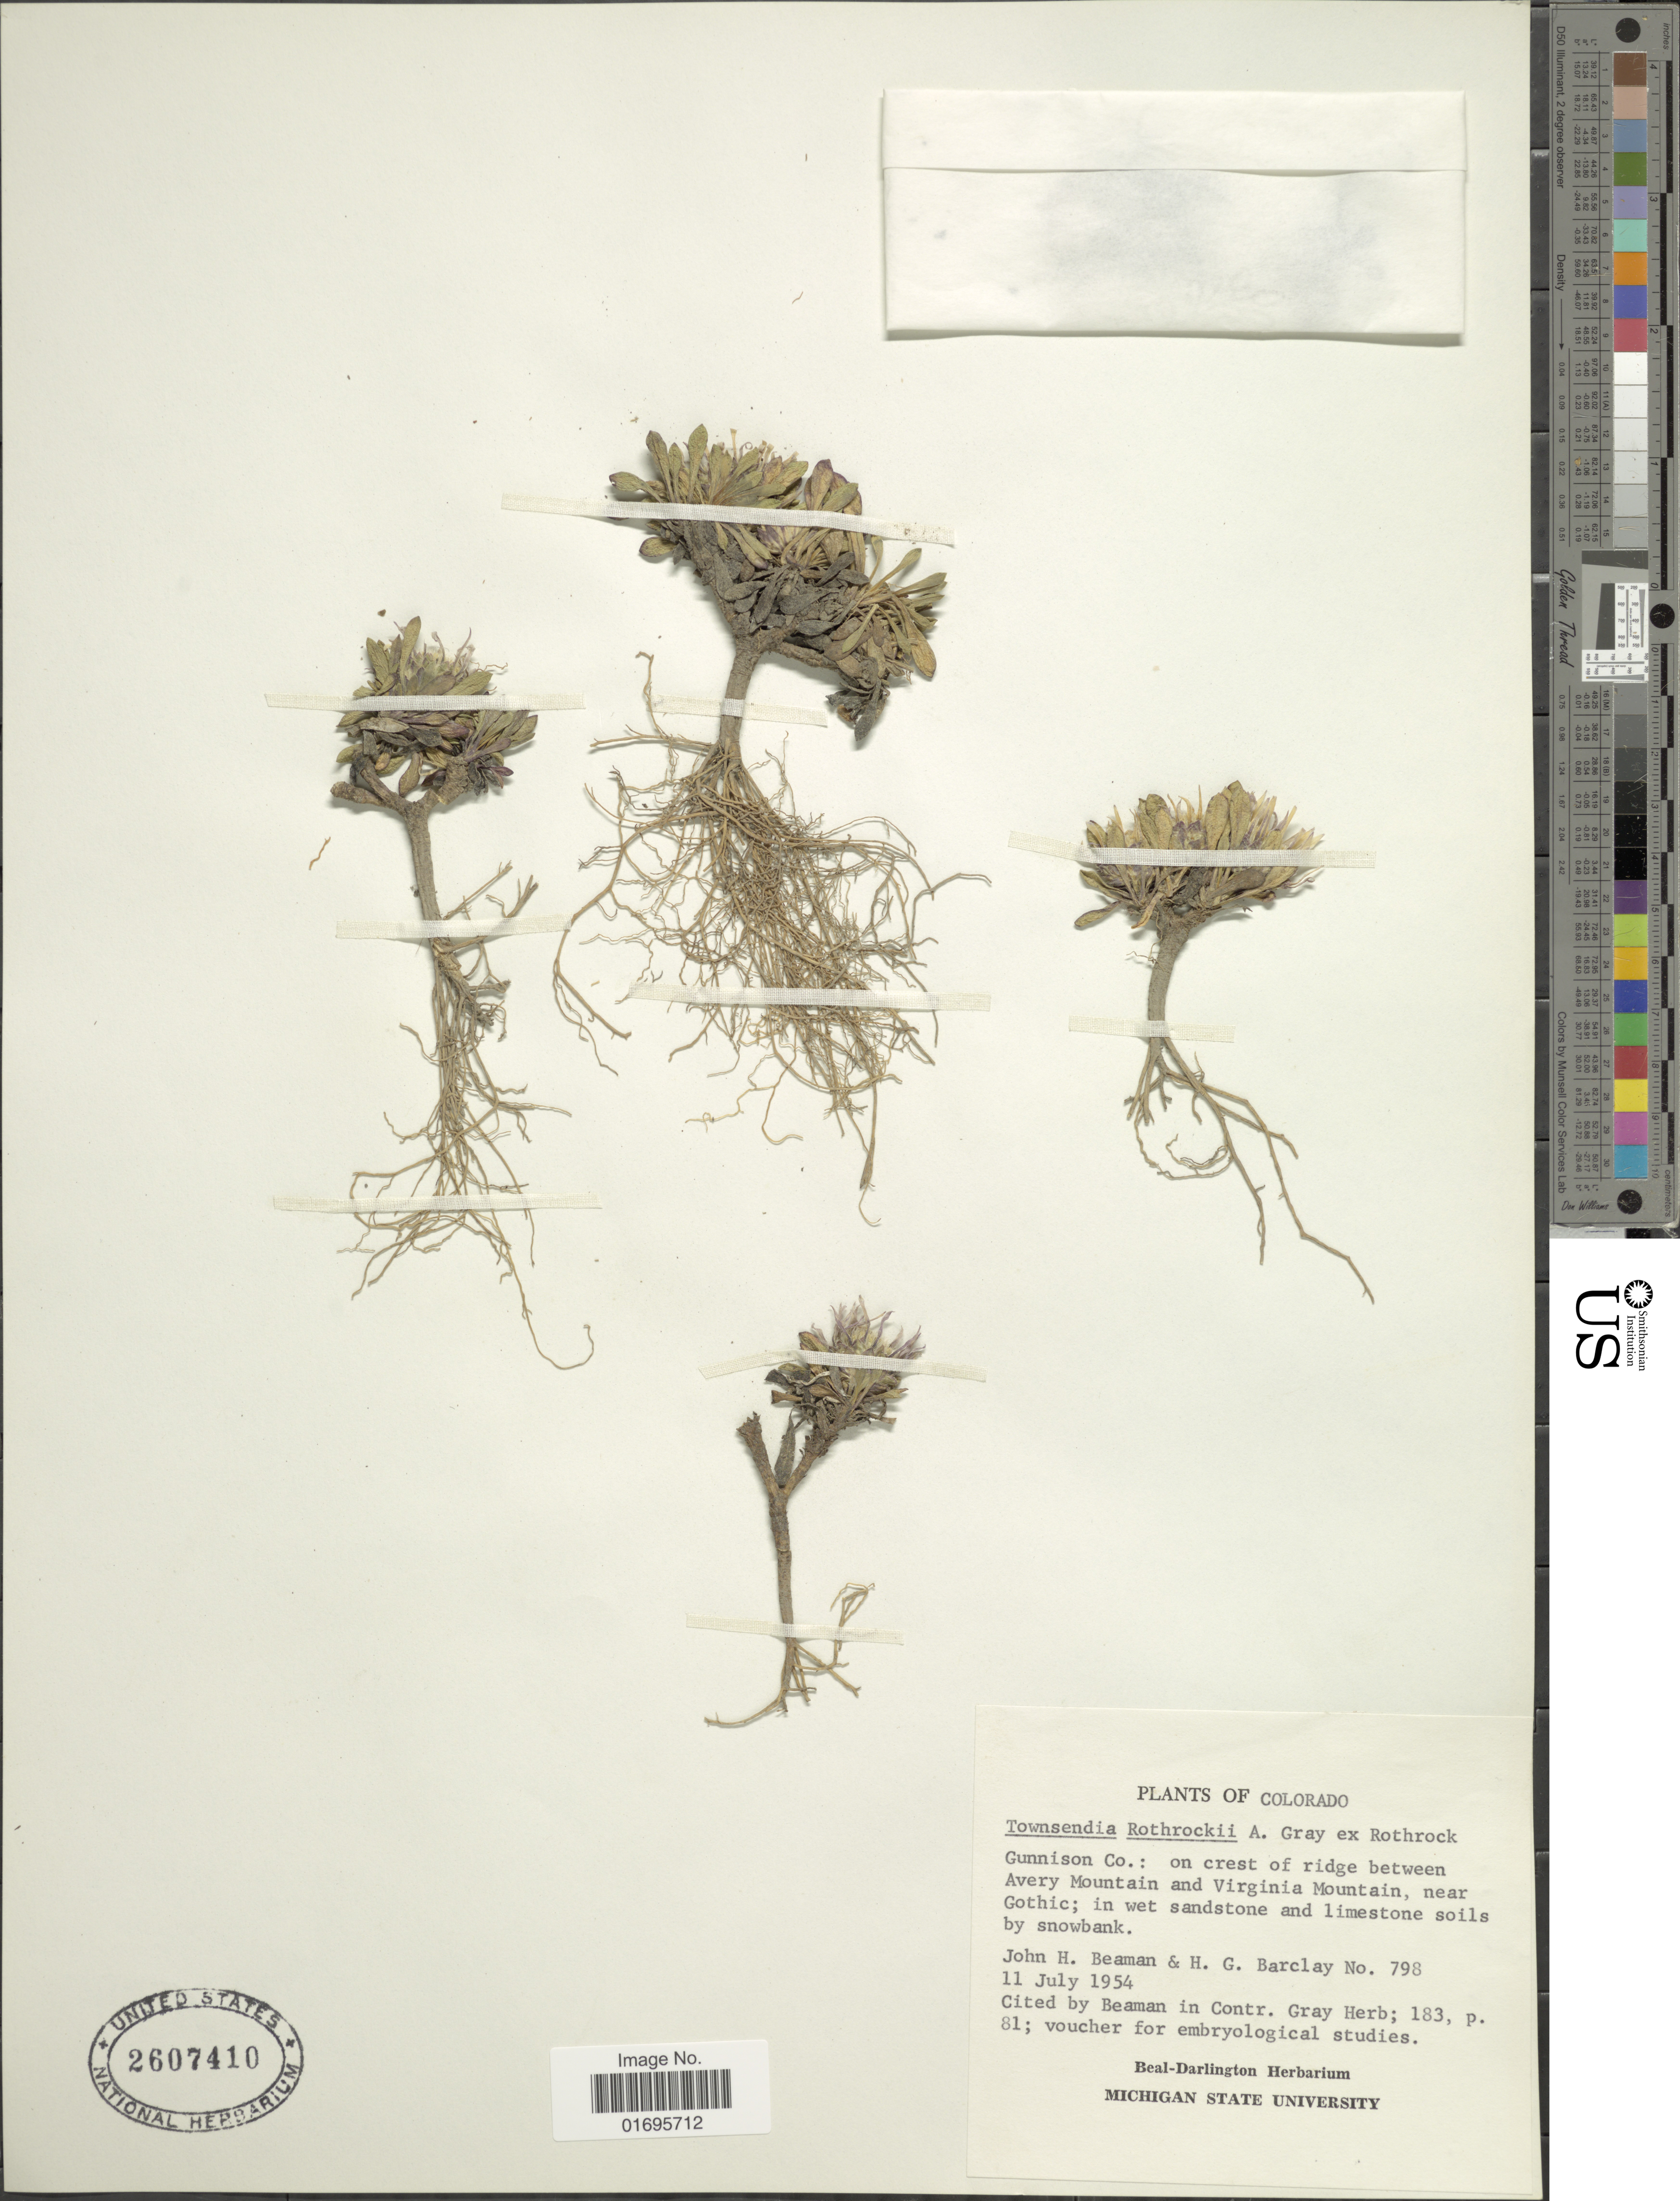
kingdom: Plantae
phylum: Tracheophyta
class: Magnoliopsida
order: Asterales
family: Asteraceae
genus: Townsendia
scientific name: Townsendia rothrockii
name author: A. Gray ex Rothr.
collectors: J. H. Beaman & H. G. Barclay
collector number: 798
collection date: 1954-07-11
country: United States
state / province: Colorado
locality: Gunnison Co.: on crest of ridge between Avery Mountain and Virginia Mountain, near Gothic; in wet sandstone and limestone soils by snowbank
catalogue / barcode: US 2607410